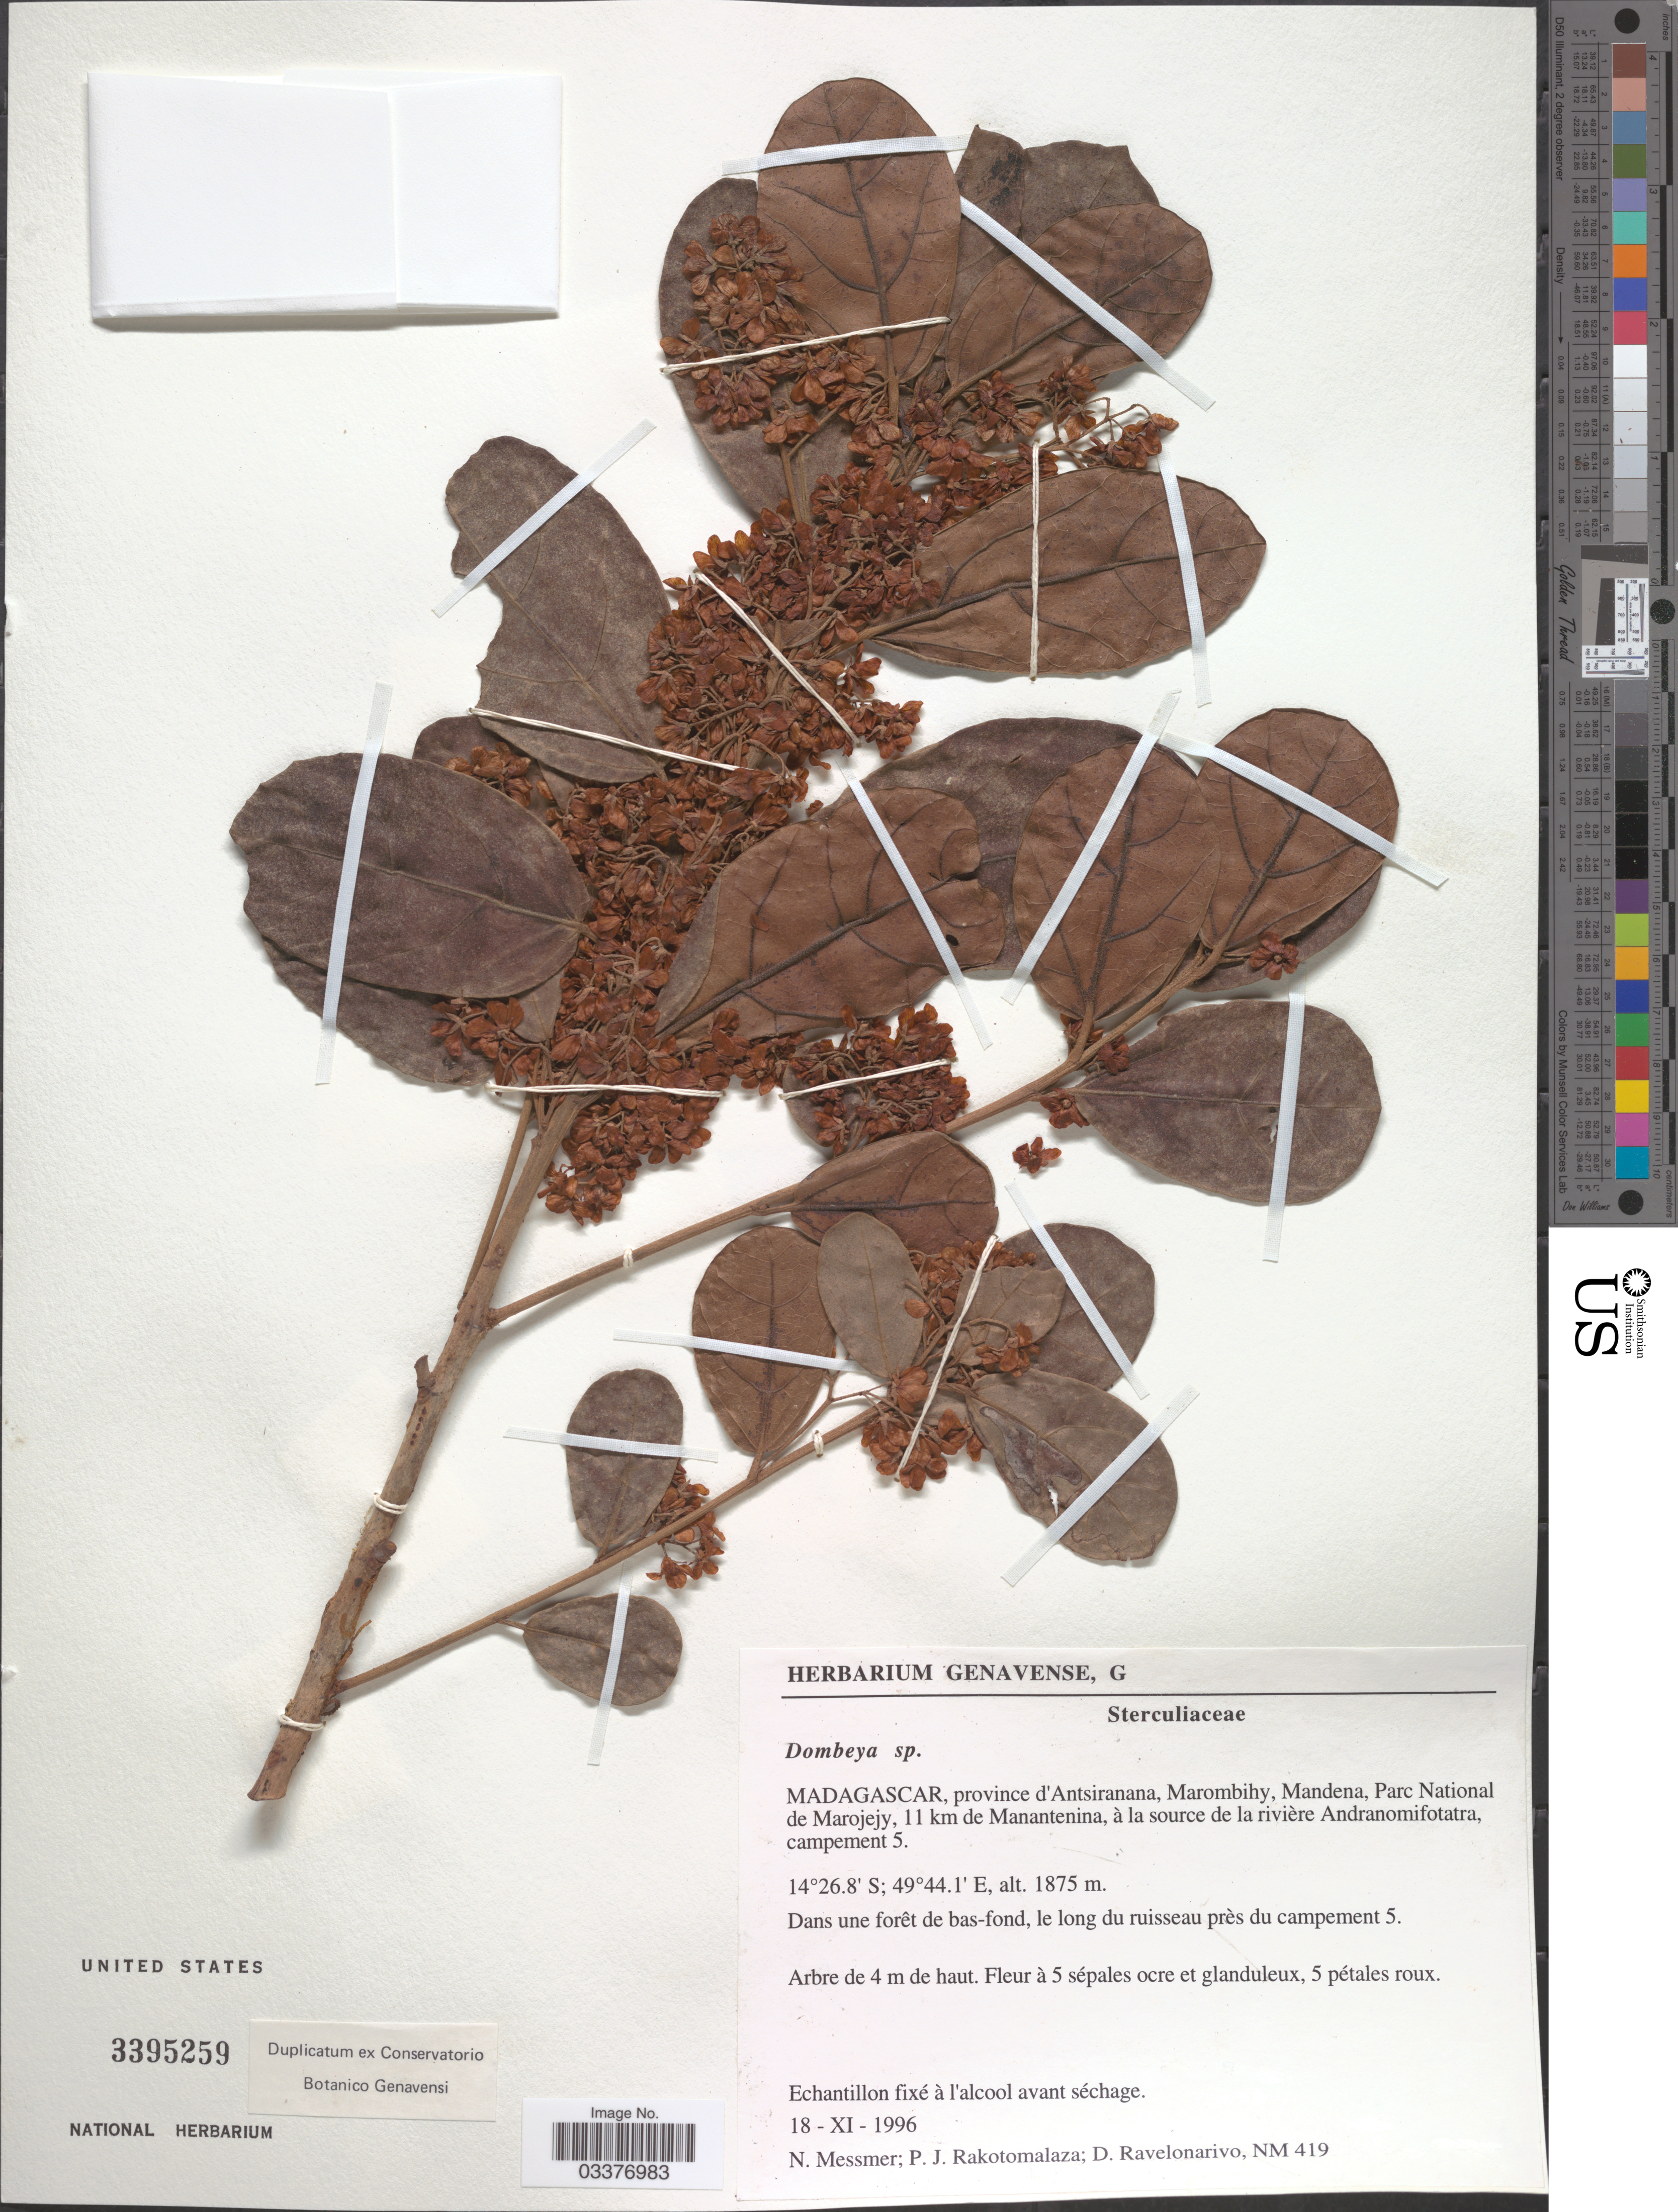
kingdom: Plantae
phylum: Tracheophyta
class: Magnoliopsida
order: Malvales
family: Malvaceae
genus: Dombeya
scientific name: Dombeya sp.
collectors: N. Messmer, P. J. Rakotomalaza & D. Ravelonarivo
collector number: NM 419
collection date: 1996-11-18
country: Madagascar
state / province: Sava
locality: Marombihy, Mandena, Parc National de Marojejy, 11 km de Manantenina, à la source de la rivière Andranomifotatra, campement 5.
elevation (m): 1875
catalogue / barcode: US 3395259